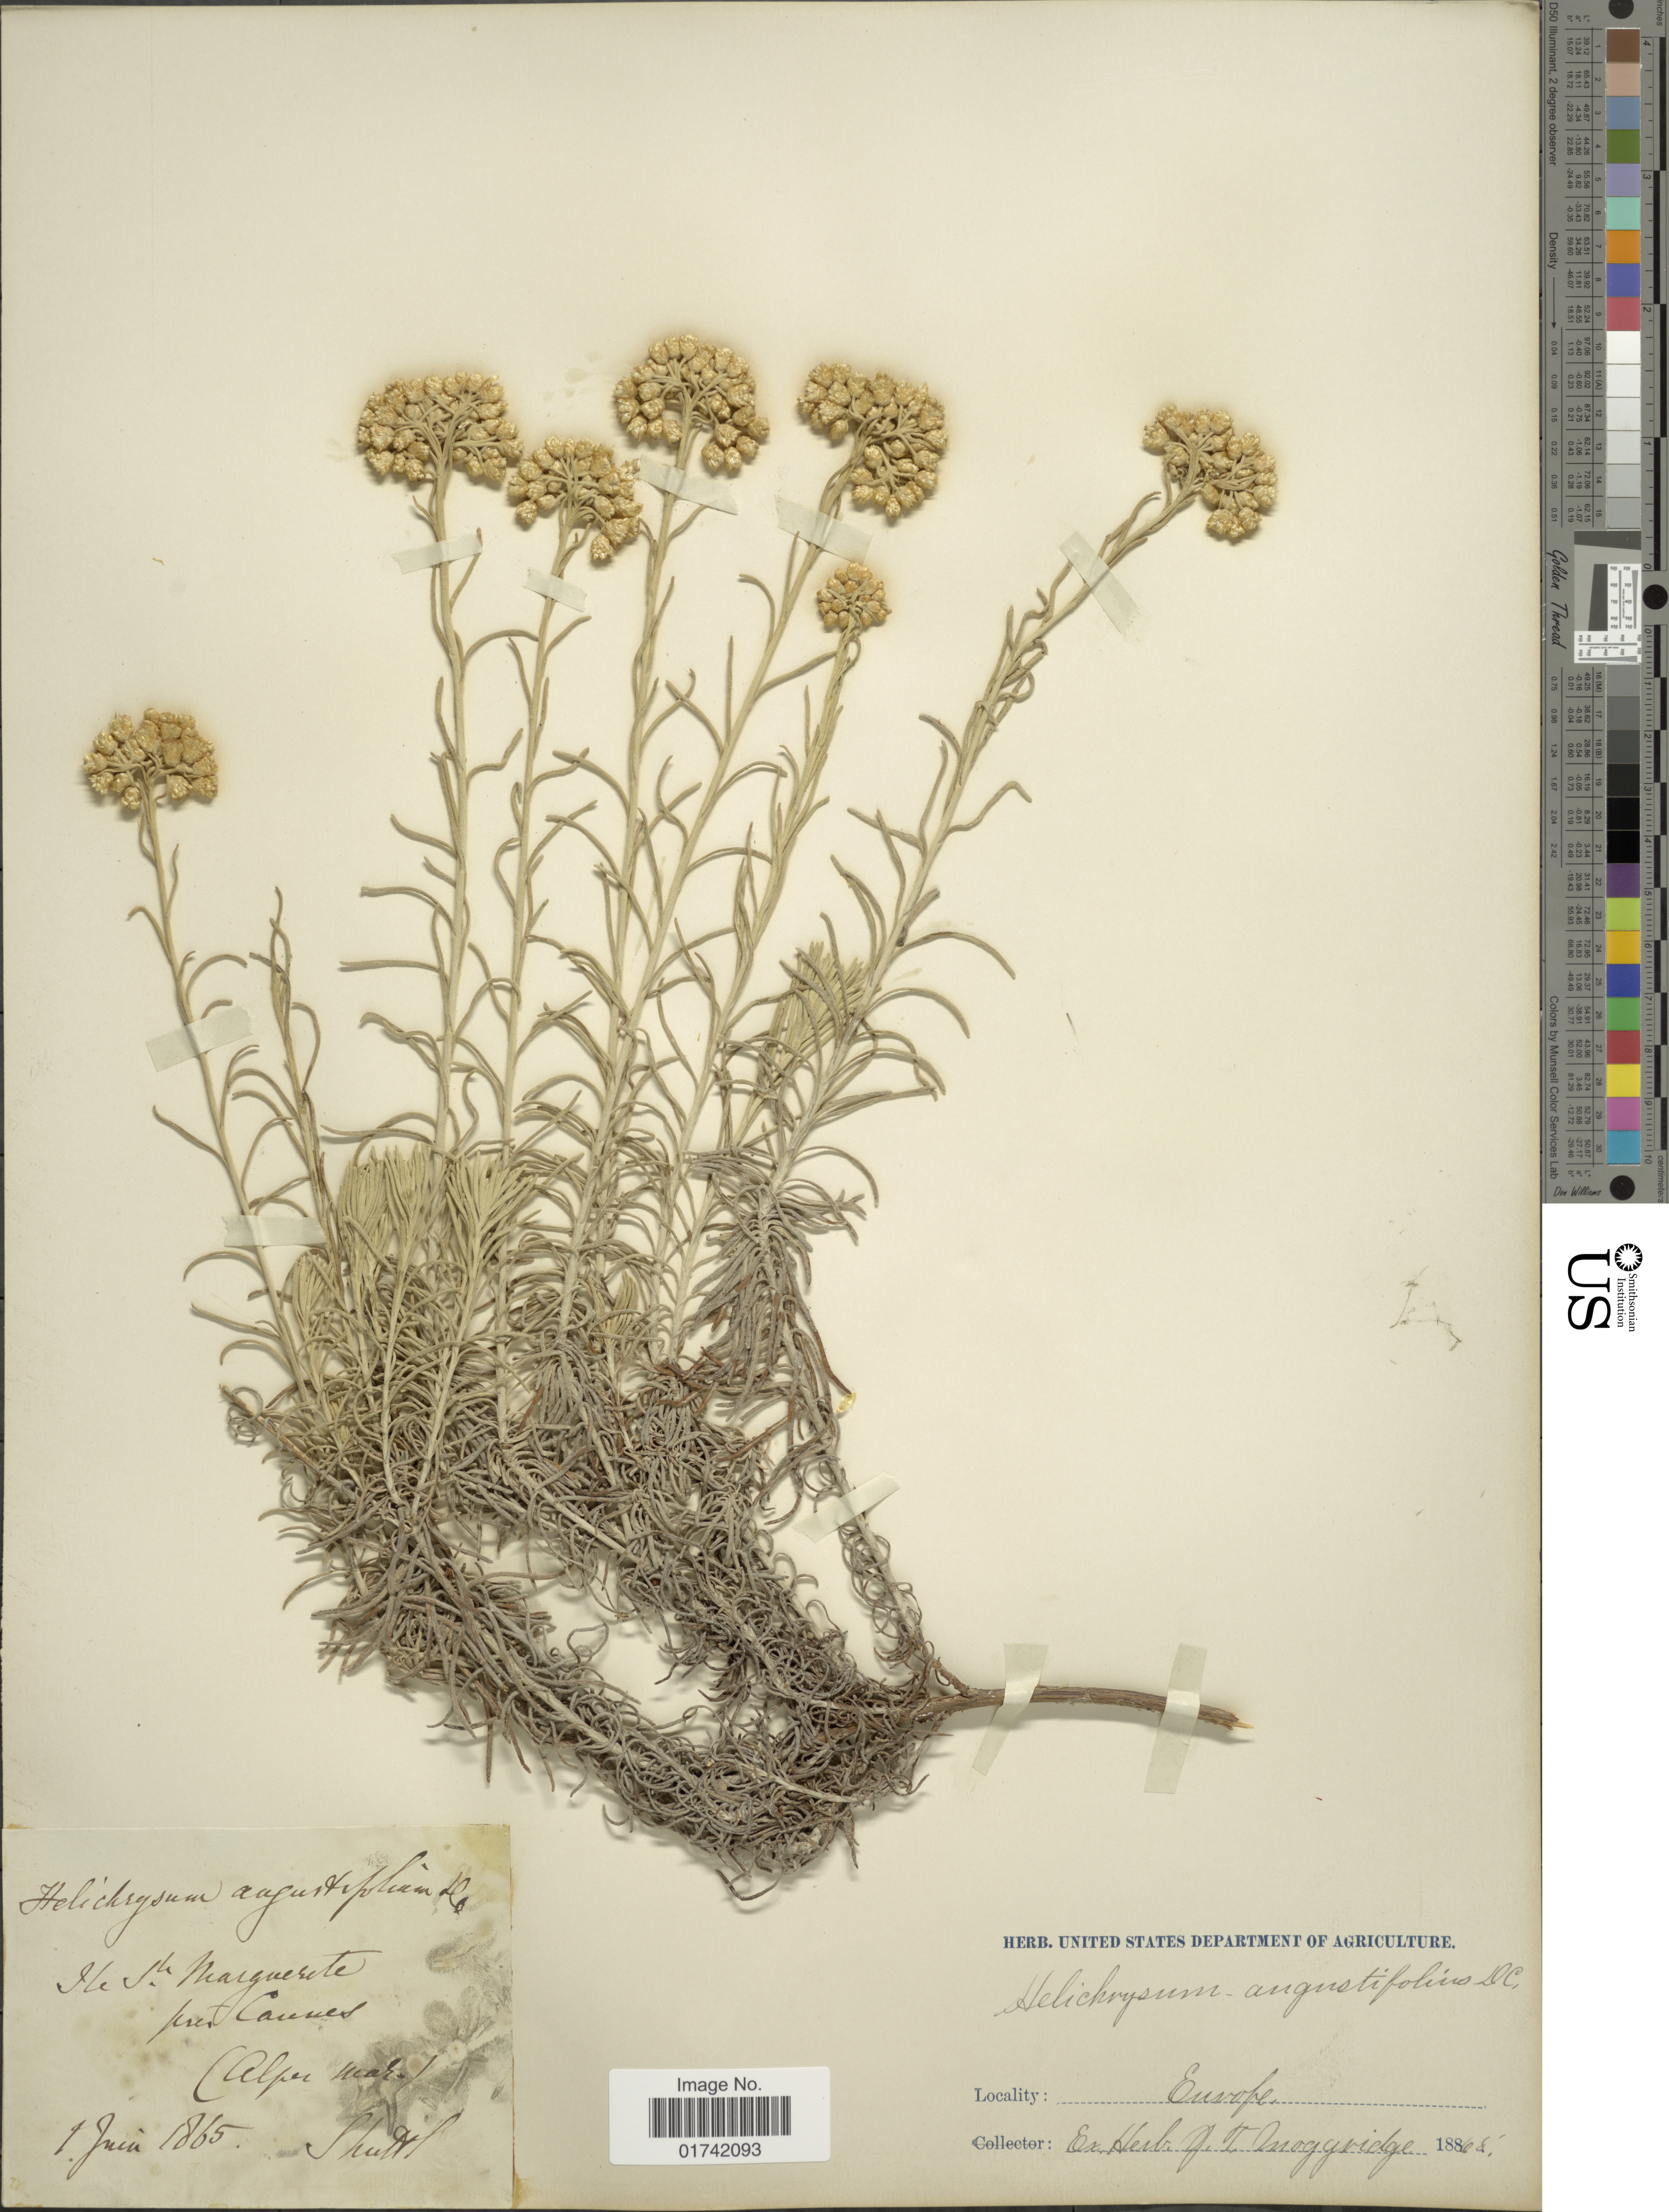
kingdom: Plantae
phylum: Tracheophyta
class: Magnoliopsida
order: Asterales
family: Asteraceae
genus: Helichrysum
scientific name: Helichrysum angustifolium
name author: (Lam.) DC.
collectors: Schultz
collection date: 1865-06-01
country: France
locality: Pres. Cannes, (Alpen var.) Europe